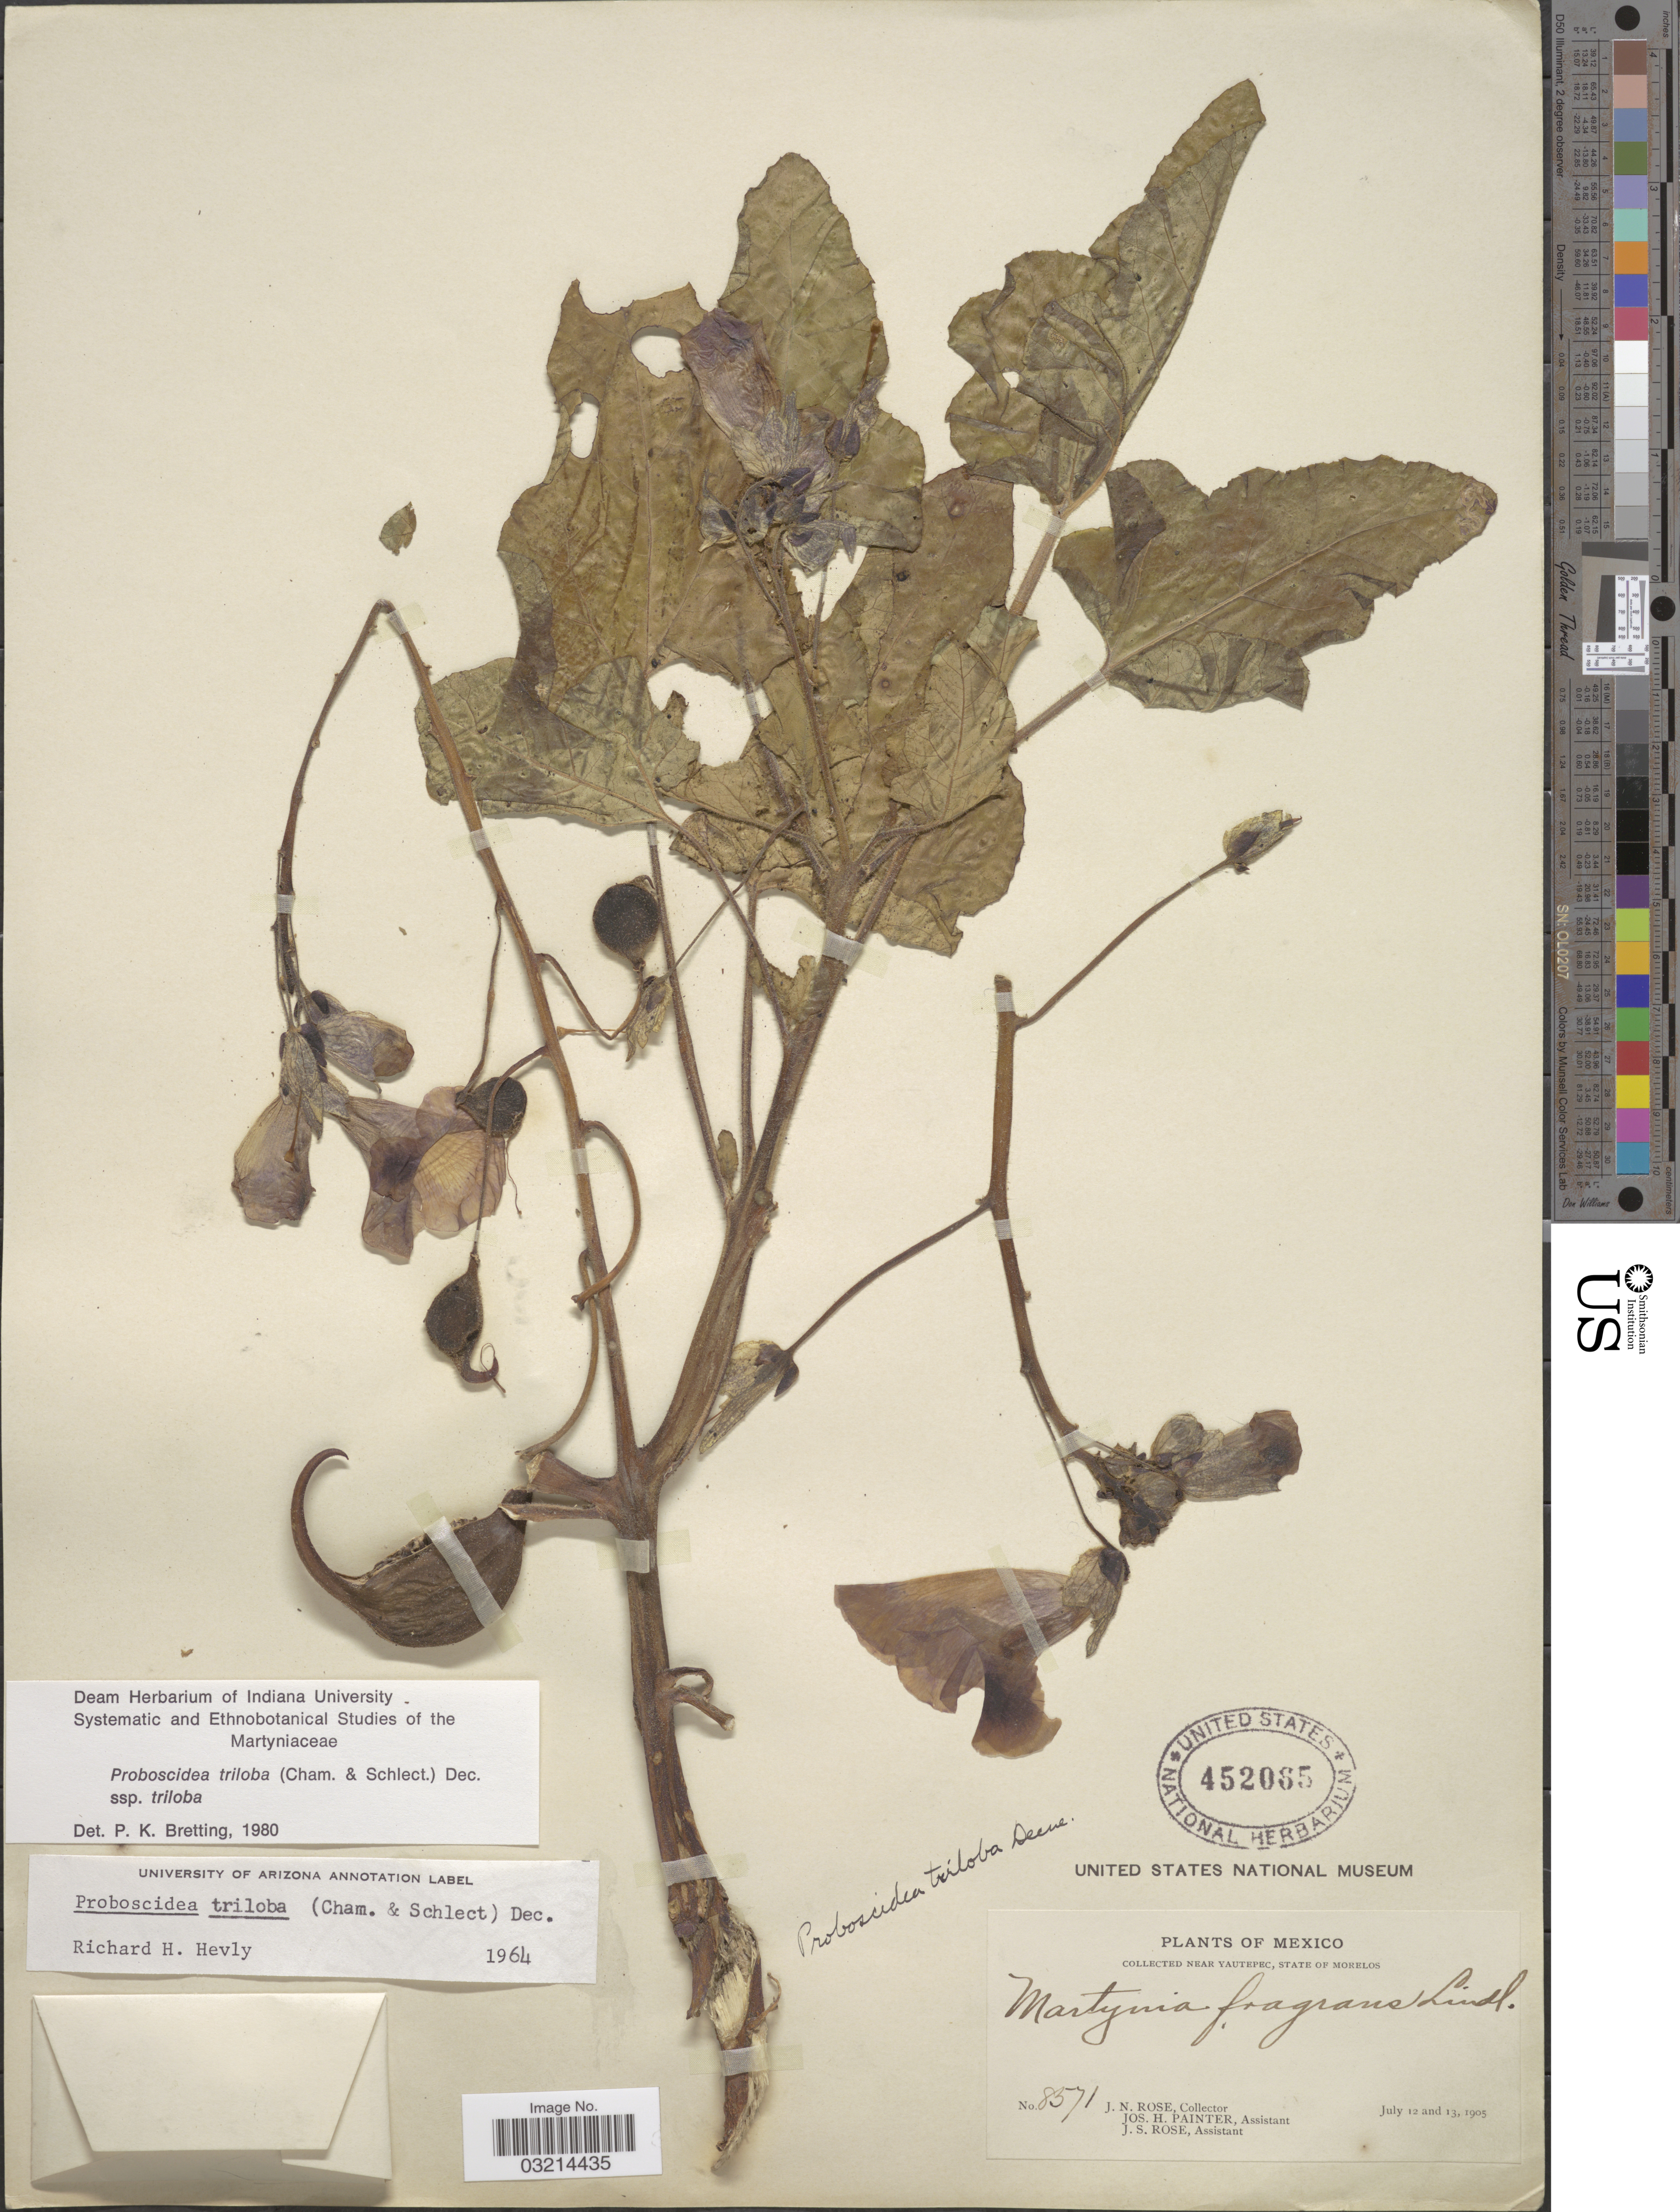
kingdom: Plantae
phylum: Tracheophyta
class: Magnoliopsida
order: Lamiales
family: Martyniaceae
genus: Proboscidea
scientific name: Proboscidea triloba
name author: (Schltdl. & Cham.) Decne.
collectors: J. N. Rose, J. H. Painter & J. S. Rose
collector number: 8371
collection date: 1905-07-12/1905-07-13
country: Mexico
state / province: Morelos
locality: Near Yautepec.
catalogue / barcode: US 452065